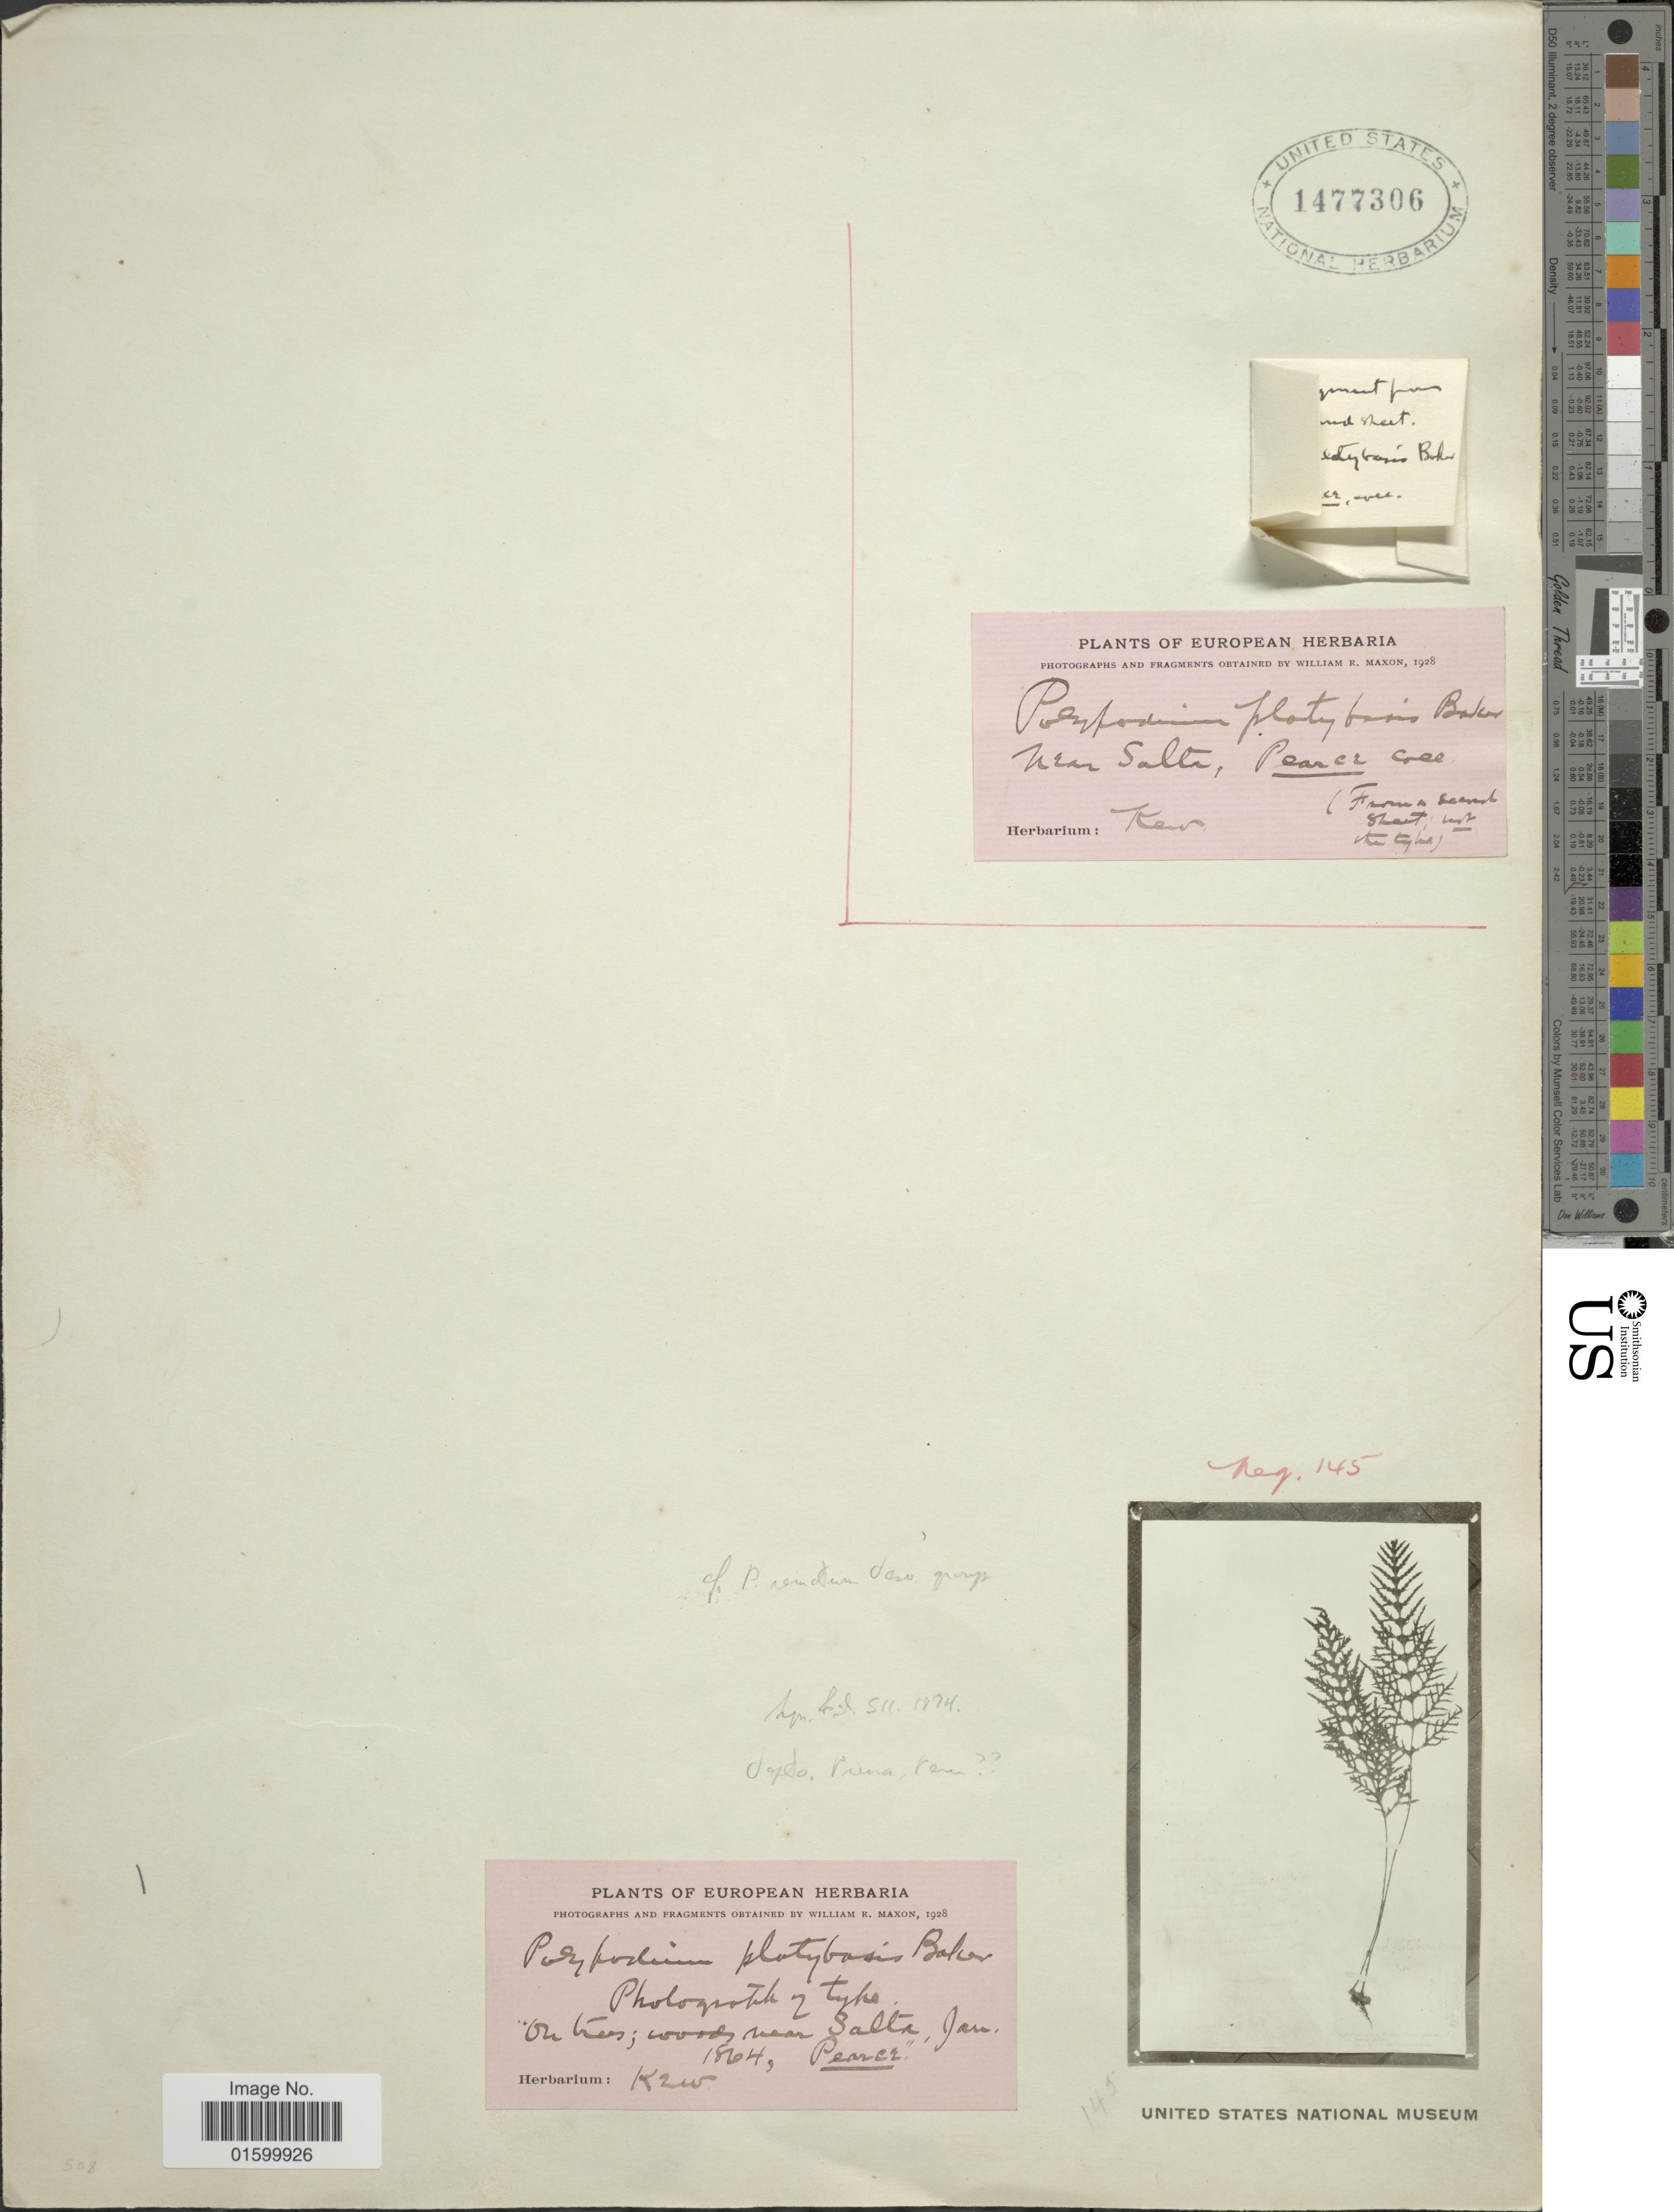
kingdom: Plantae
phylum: Tracheophyta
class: Polypodiopsida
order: Polypodiales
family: Polypodiaceae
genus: Pleopeltis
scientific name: Pleopeltis remota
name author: (Desv.) A.R. Sm.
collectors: -. Pearce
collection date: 1864-01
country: Argentina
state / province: Salta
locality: Near Salta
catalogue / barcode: US 1477306